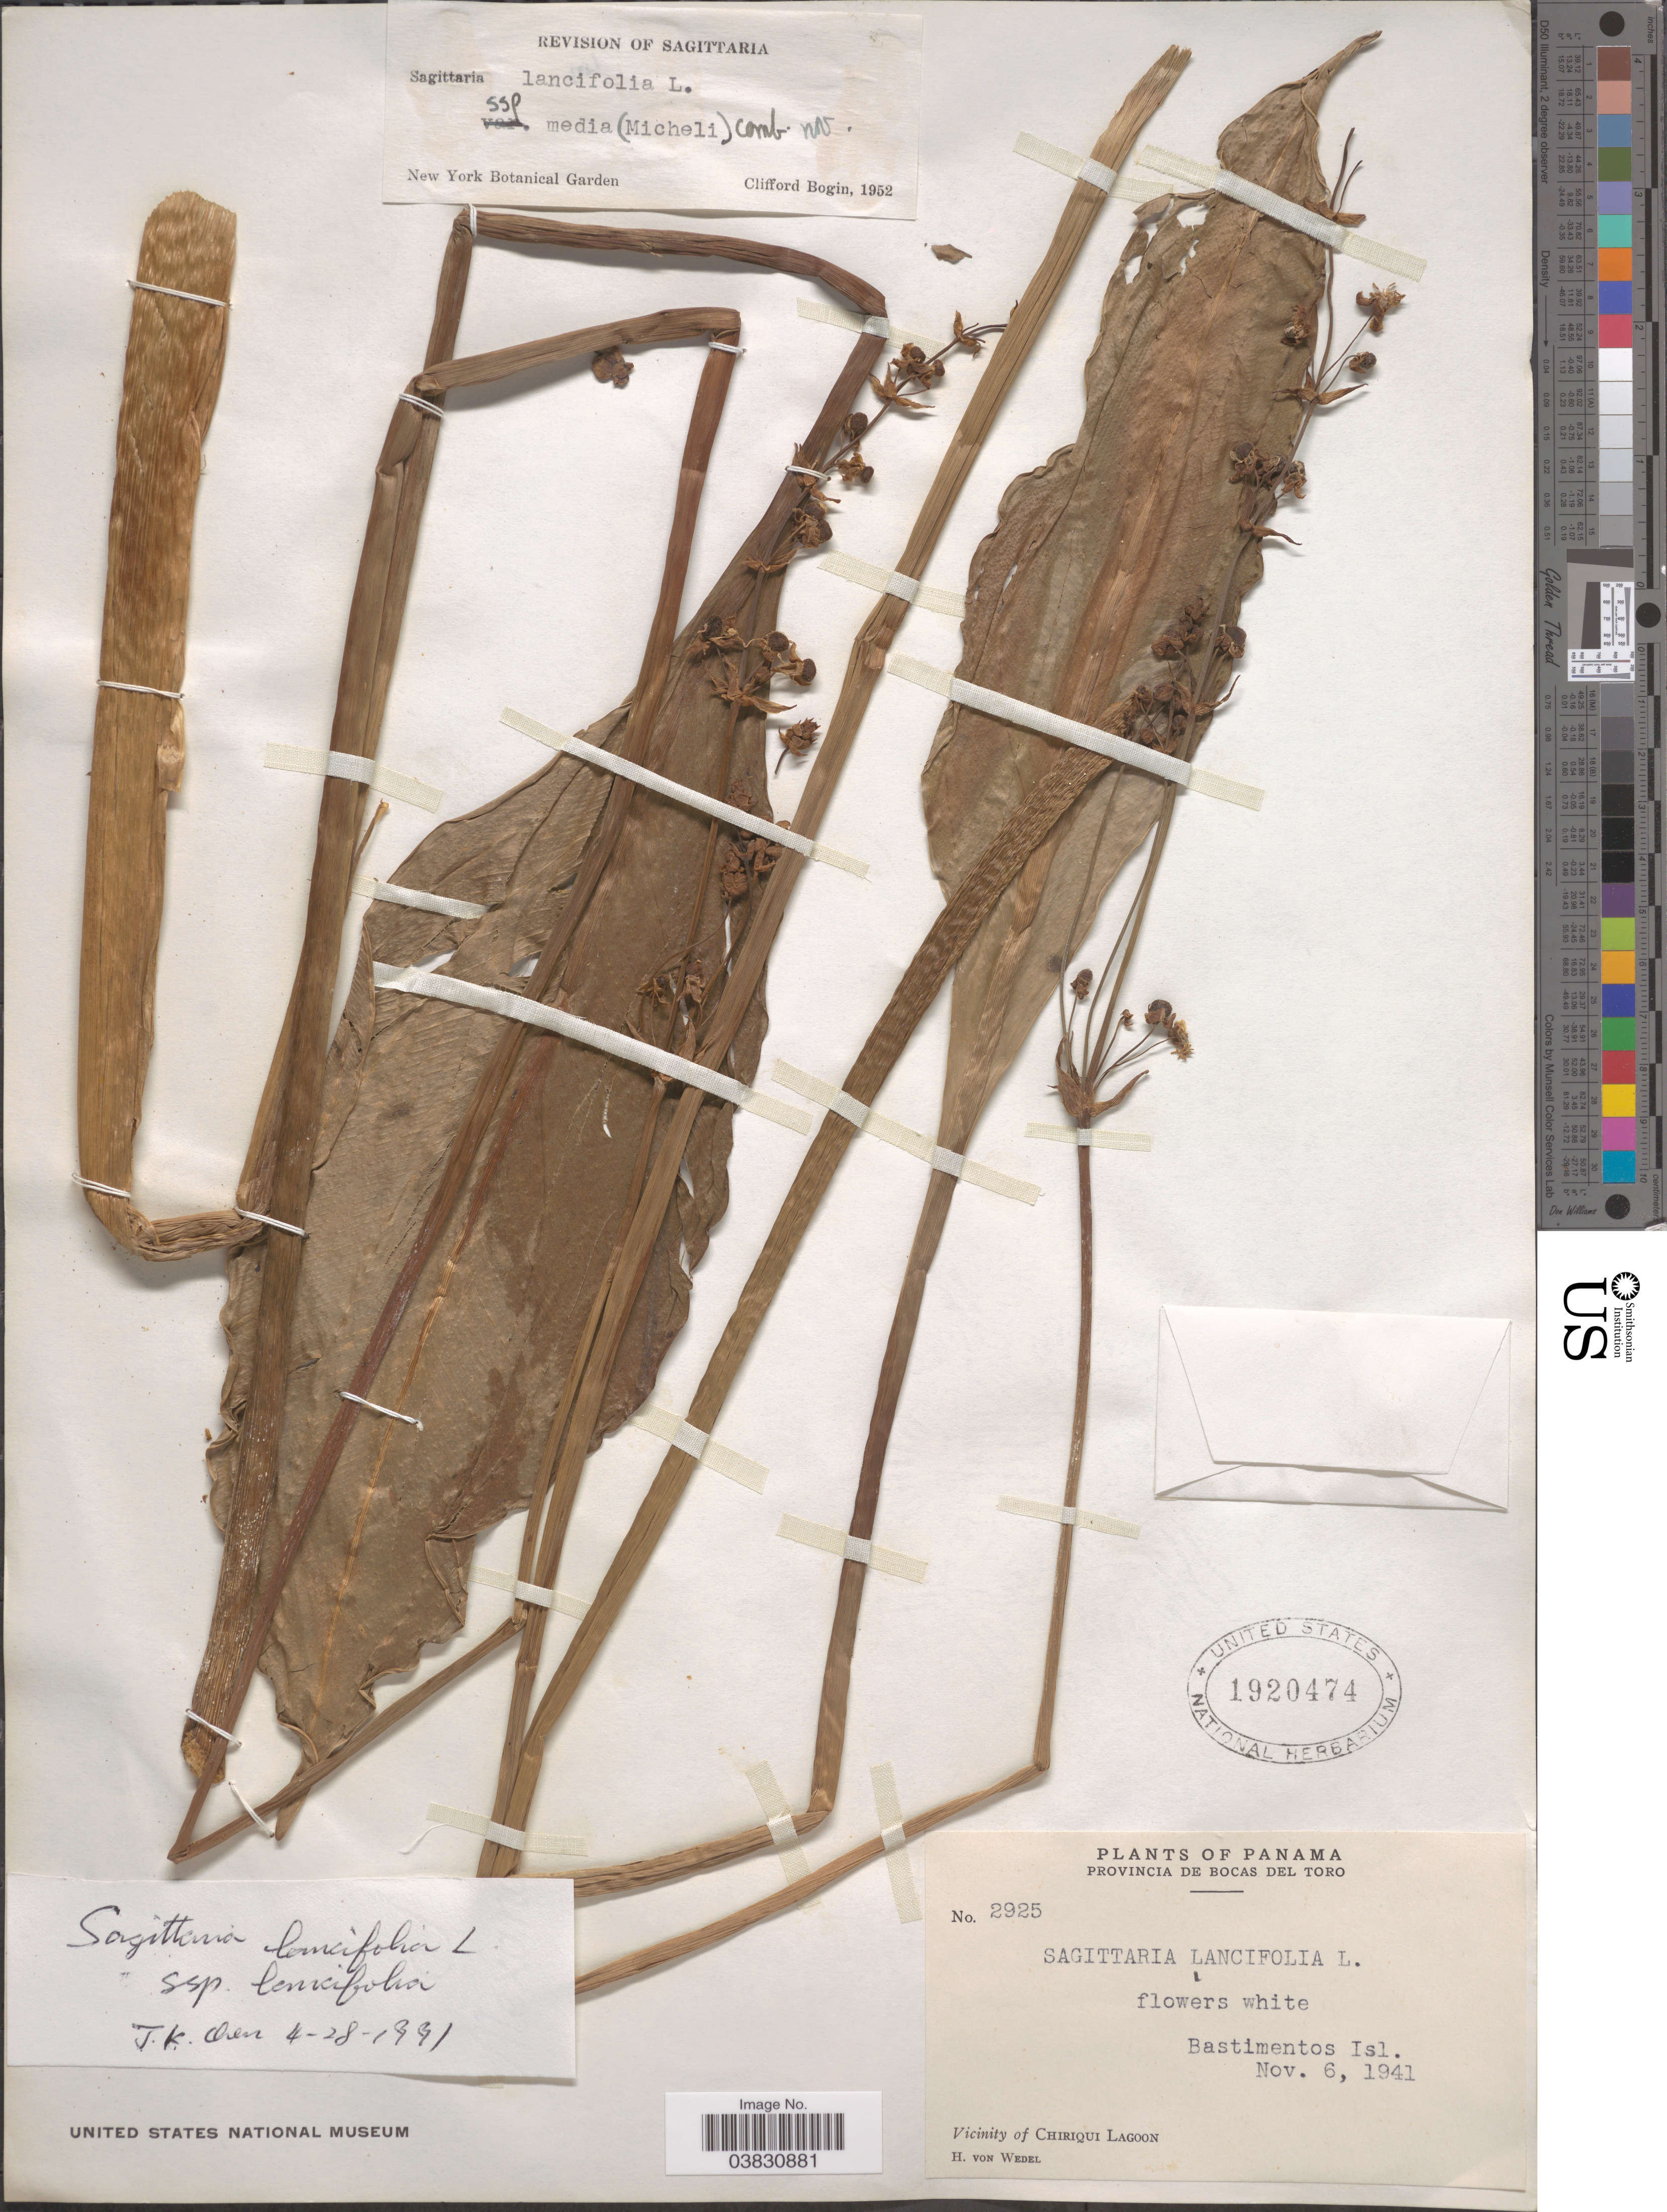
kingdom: Plantae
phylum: Tracheophyta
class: Liliopsida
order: Alismatales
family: Alismataceae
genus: Sagittaria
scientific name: Sagittaria lancifolia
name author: L.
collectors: H. von Wedel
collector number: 2925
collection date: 1941-11-06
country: Panama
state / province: Bocas del Toro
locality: Bastimentos Isl. Vicinity of Chiriqui Lagoon.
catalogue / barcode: US 1920474